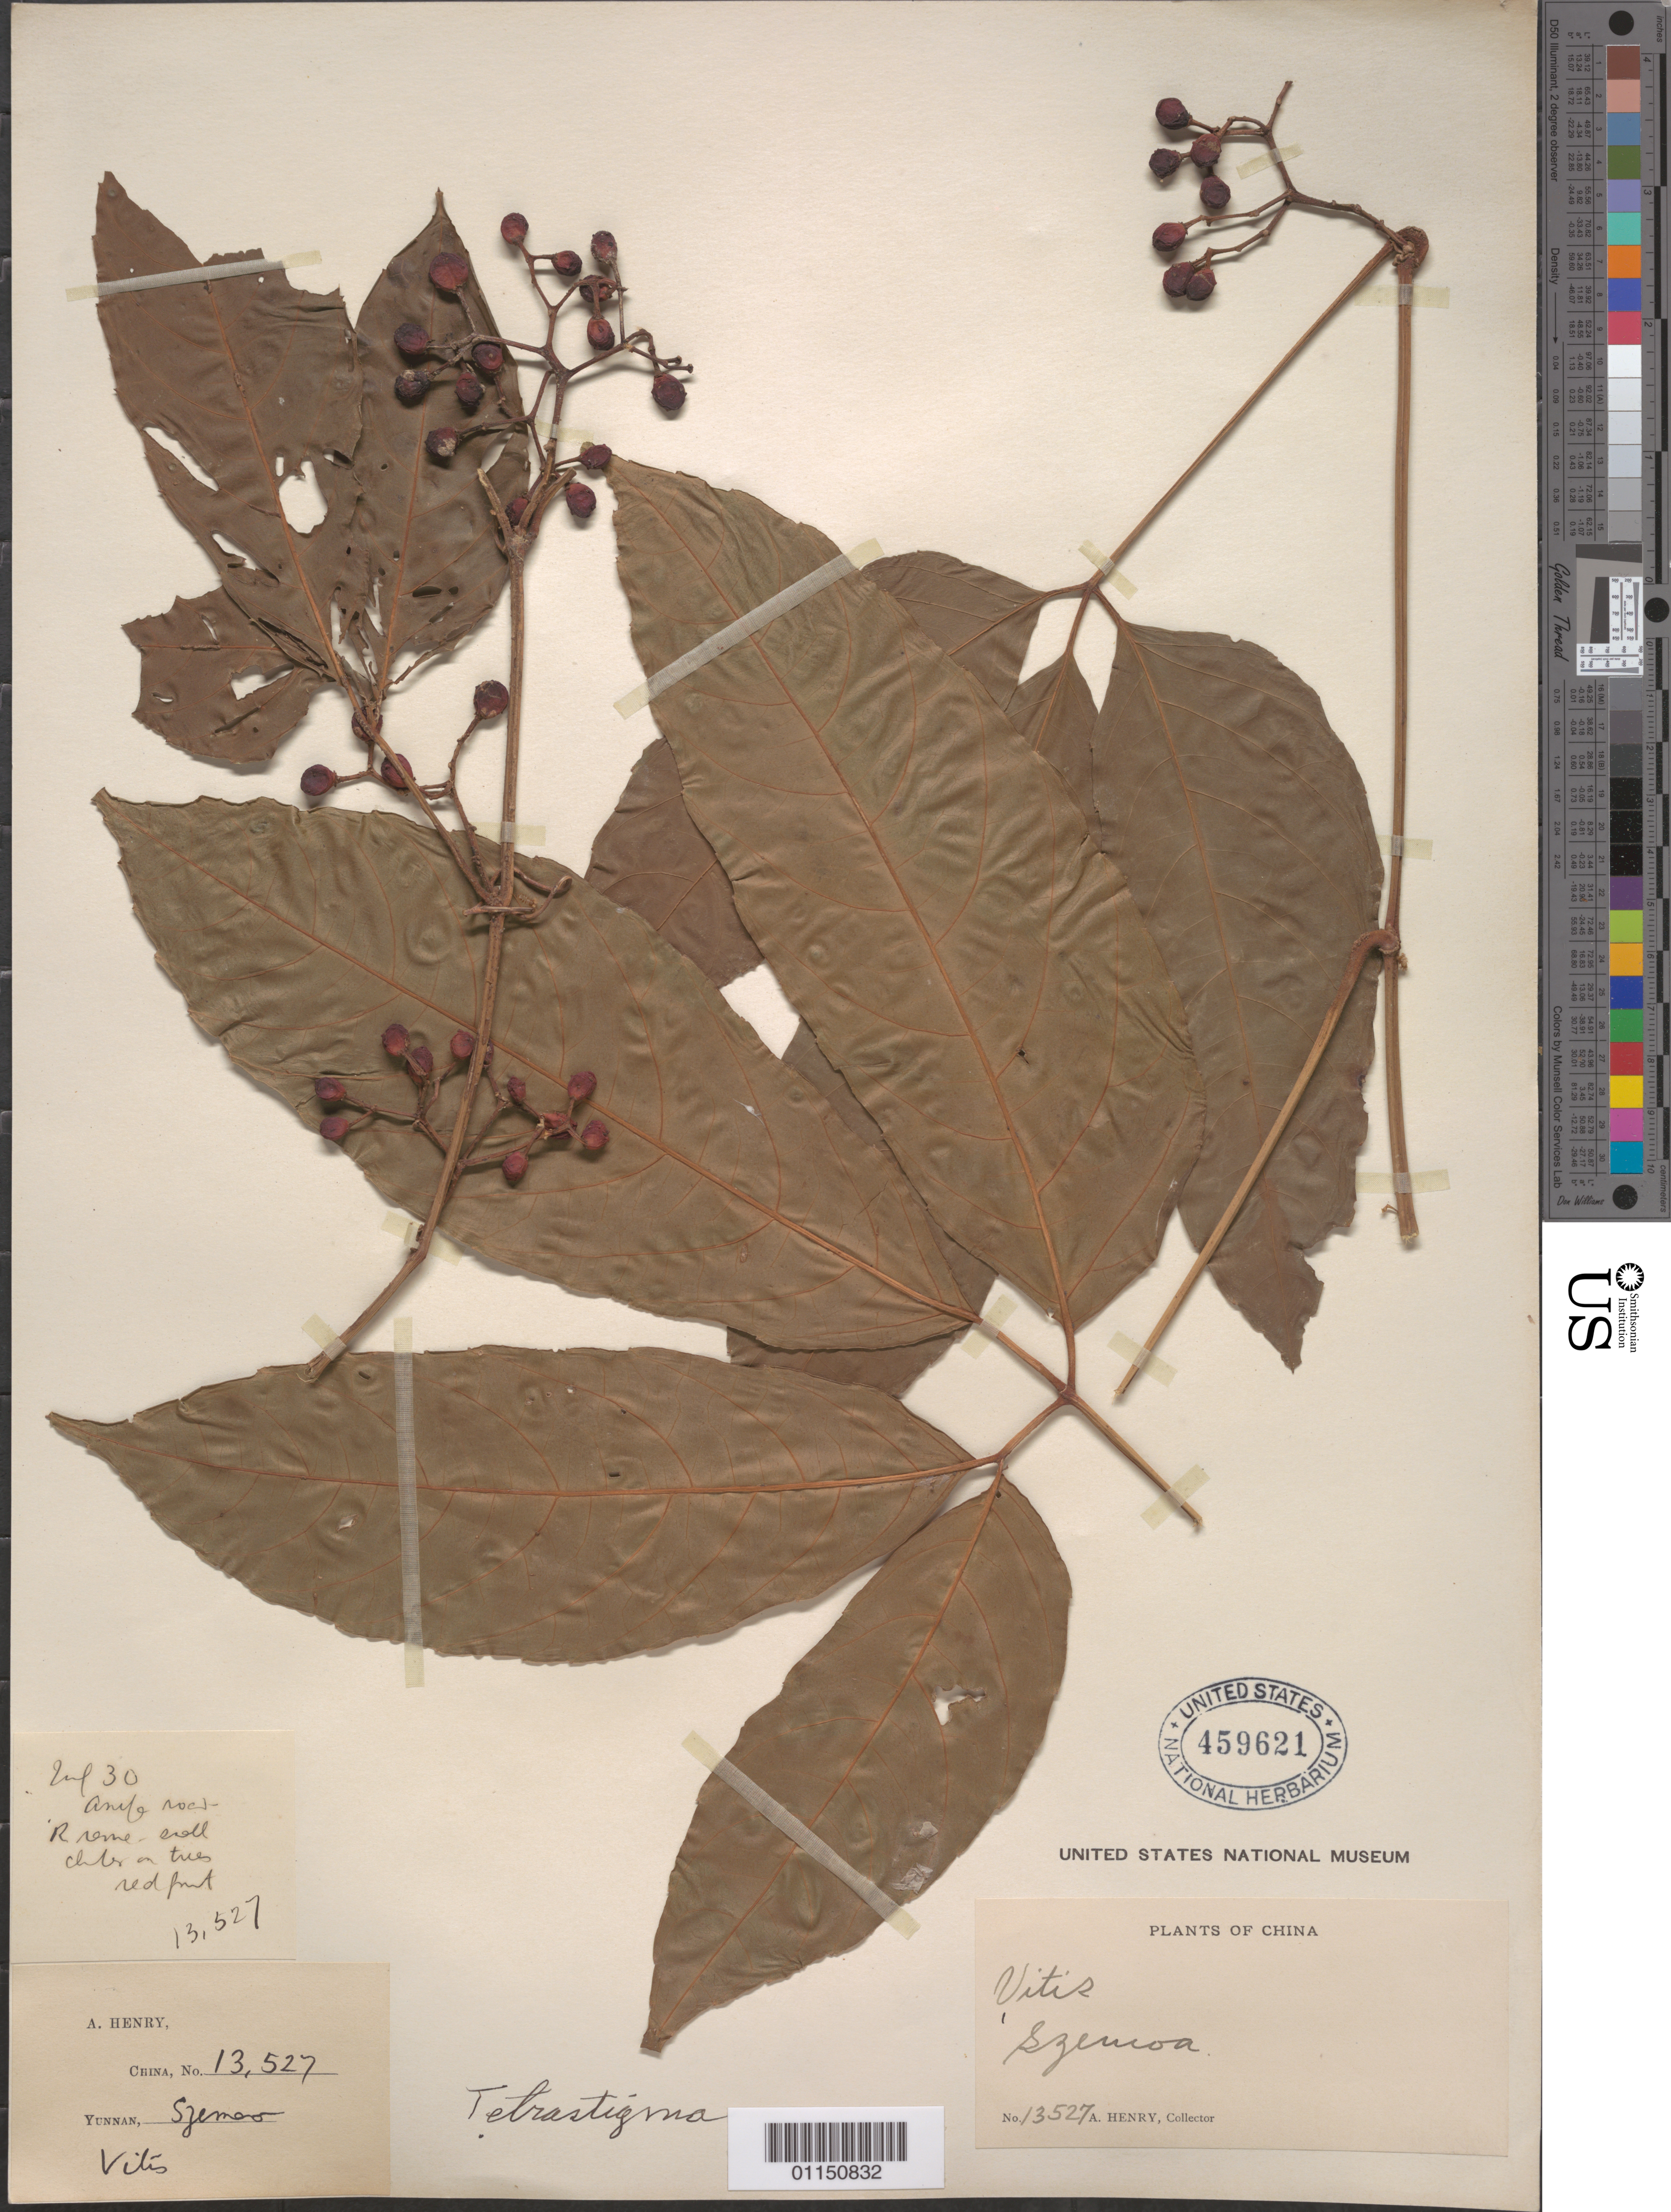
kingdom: Plantae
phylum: Tracheophyta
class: Magnoliopsida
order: Vitales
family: Vitaceae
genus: Tetrastigma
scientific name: Tetrastigma sp.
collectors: A. Henry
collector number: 13527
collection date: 1880/1920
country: China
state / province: Yunnan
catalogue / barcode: US 459621